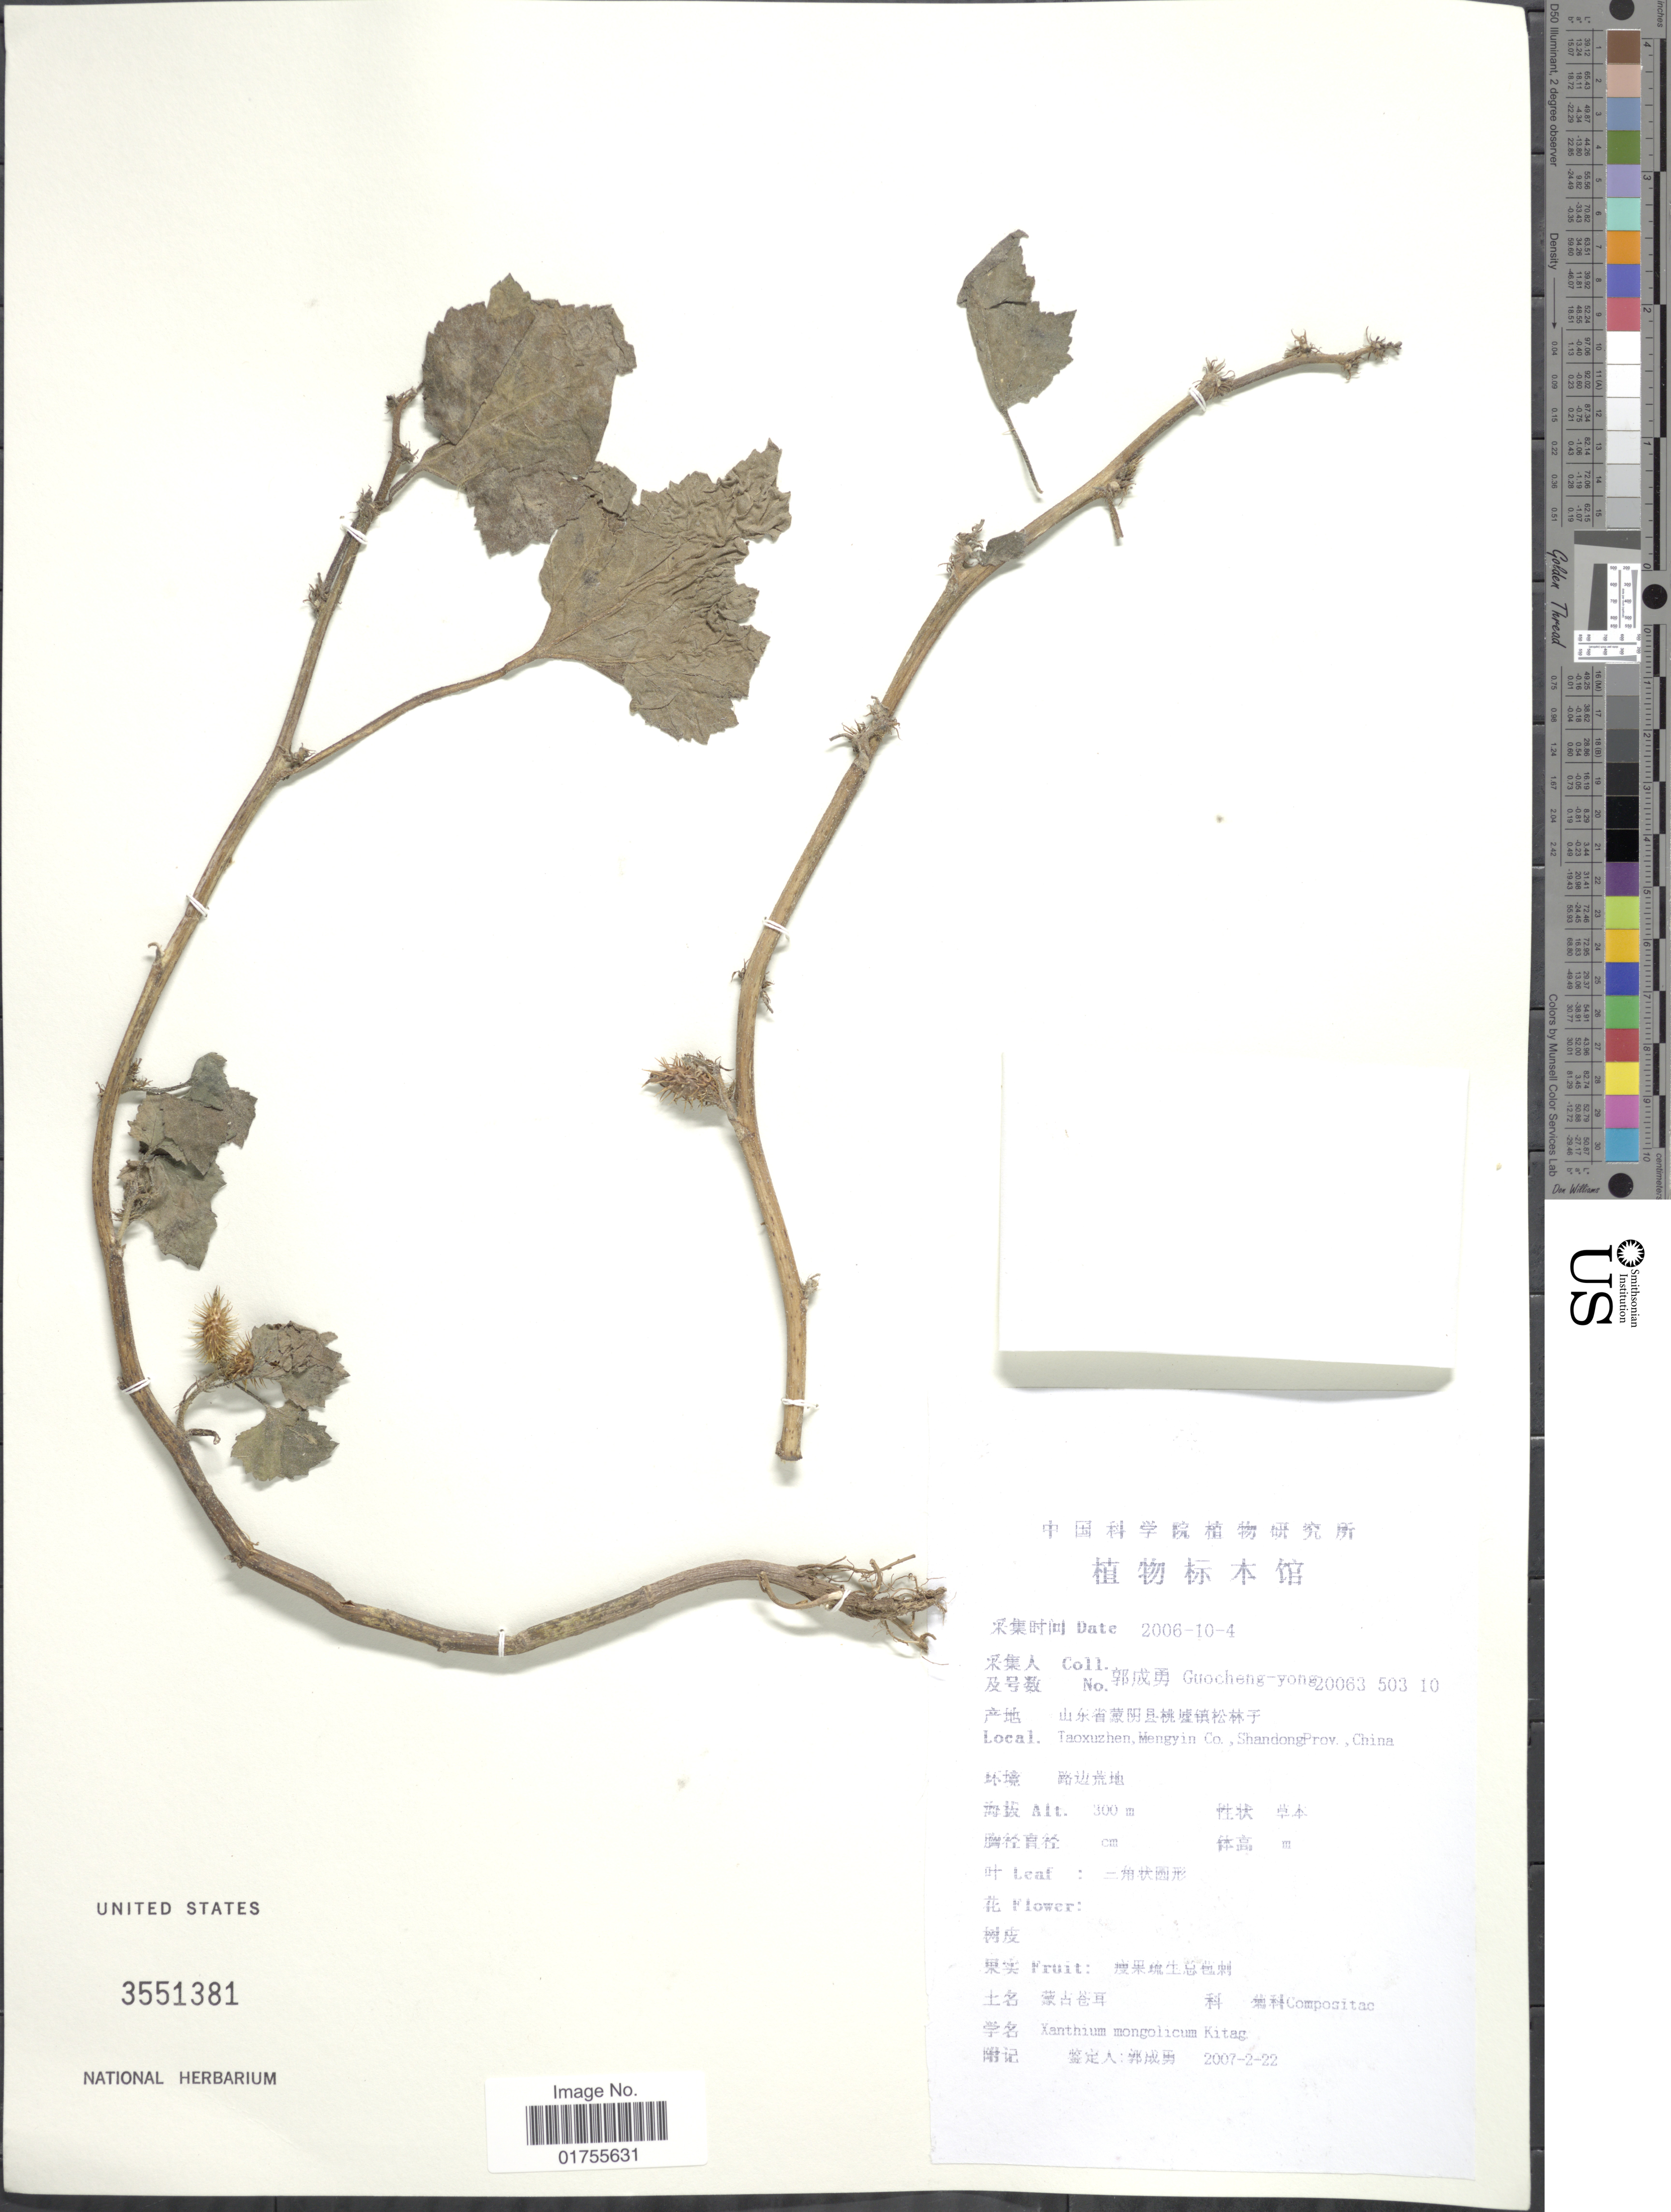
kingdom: Plantae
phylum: Tracheophyta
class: Magnoliopsida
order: Asterales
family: Asteraceae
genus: Xanthium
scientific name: Xanthium mongolicum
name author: Kitag.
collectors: Guo cheng-yong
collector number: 20063 503 10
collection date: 2006-10-04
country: China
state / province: Shandong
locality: Taoxuzhen, Mengyin Co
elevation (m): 300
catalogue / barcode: US 3551381